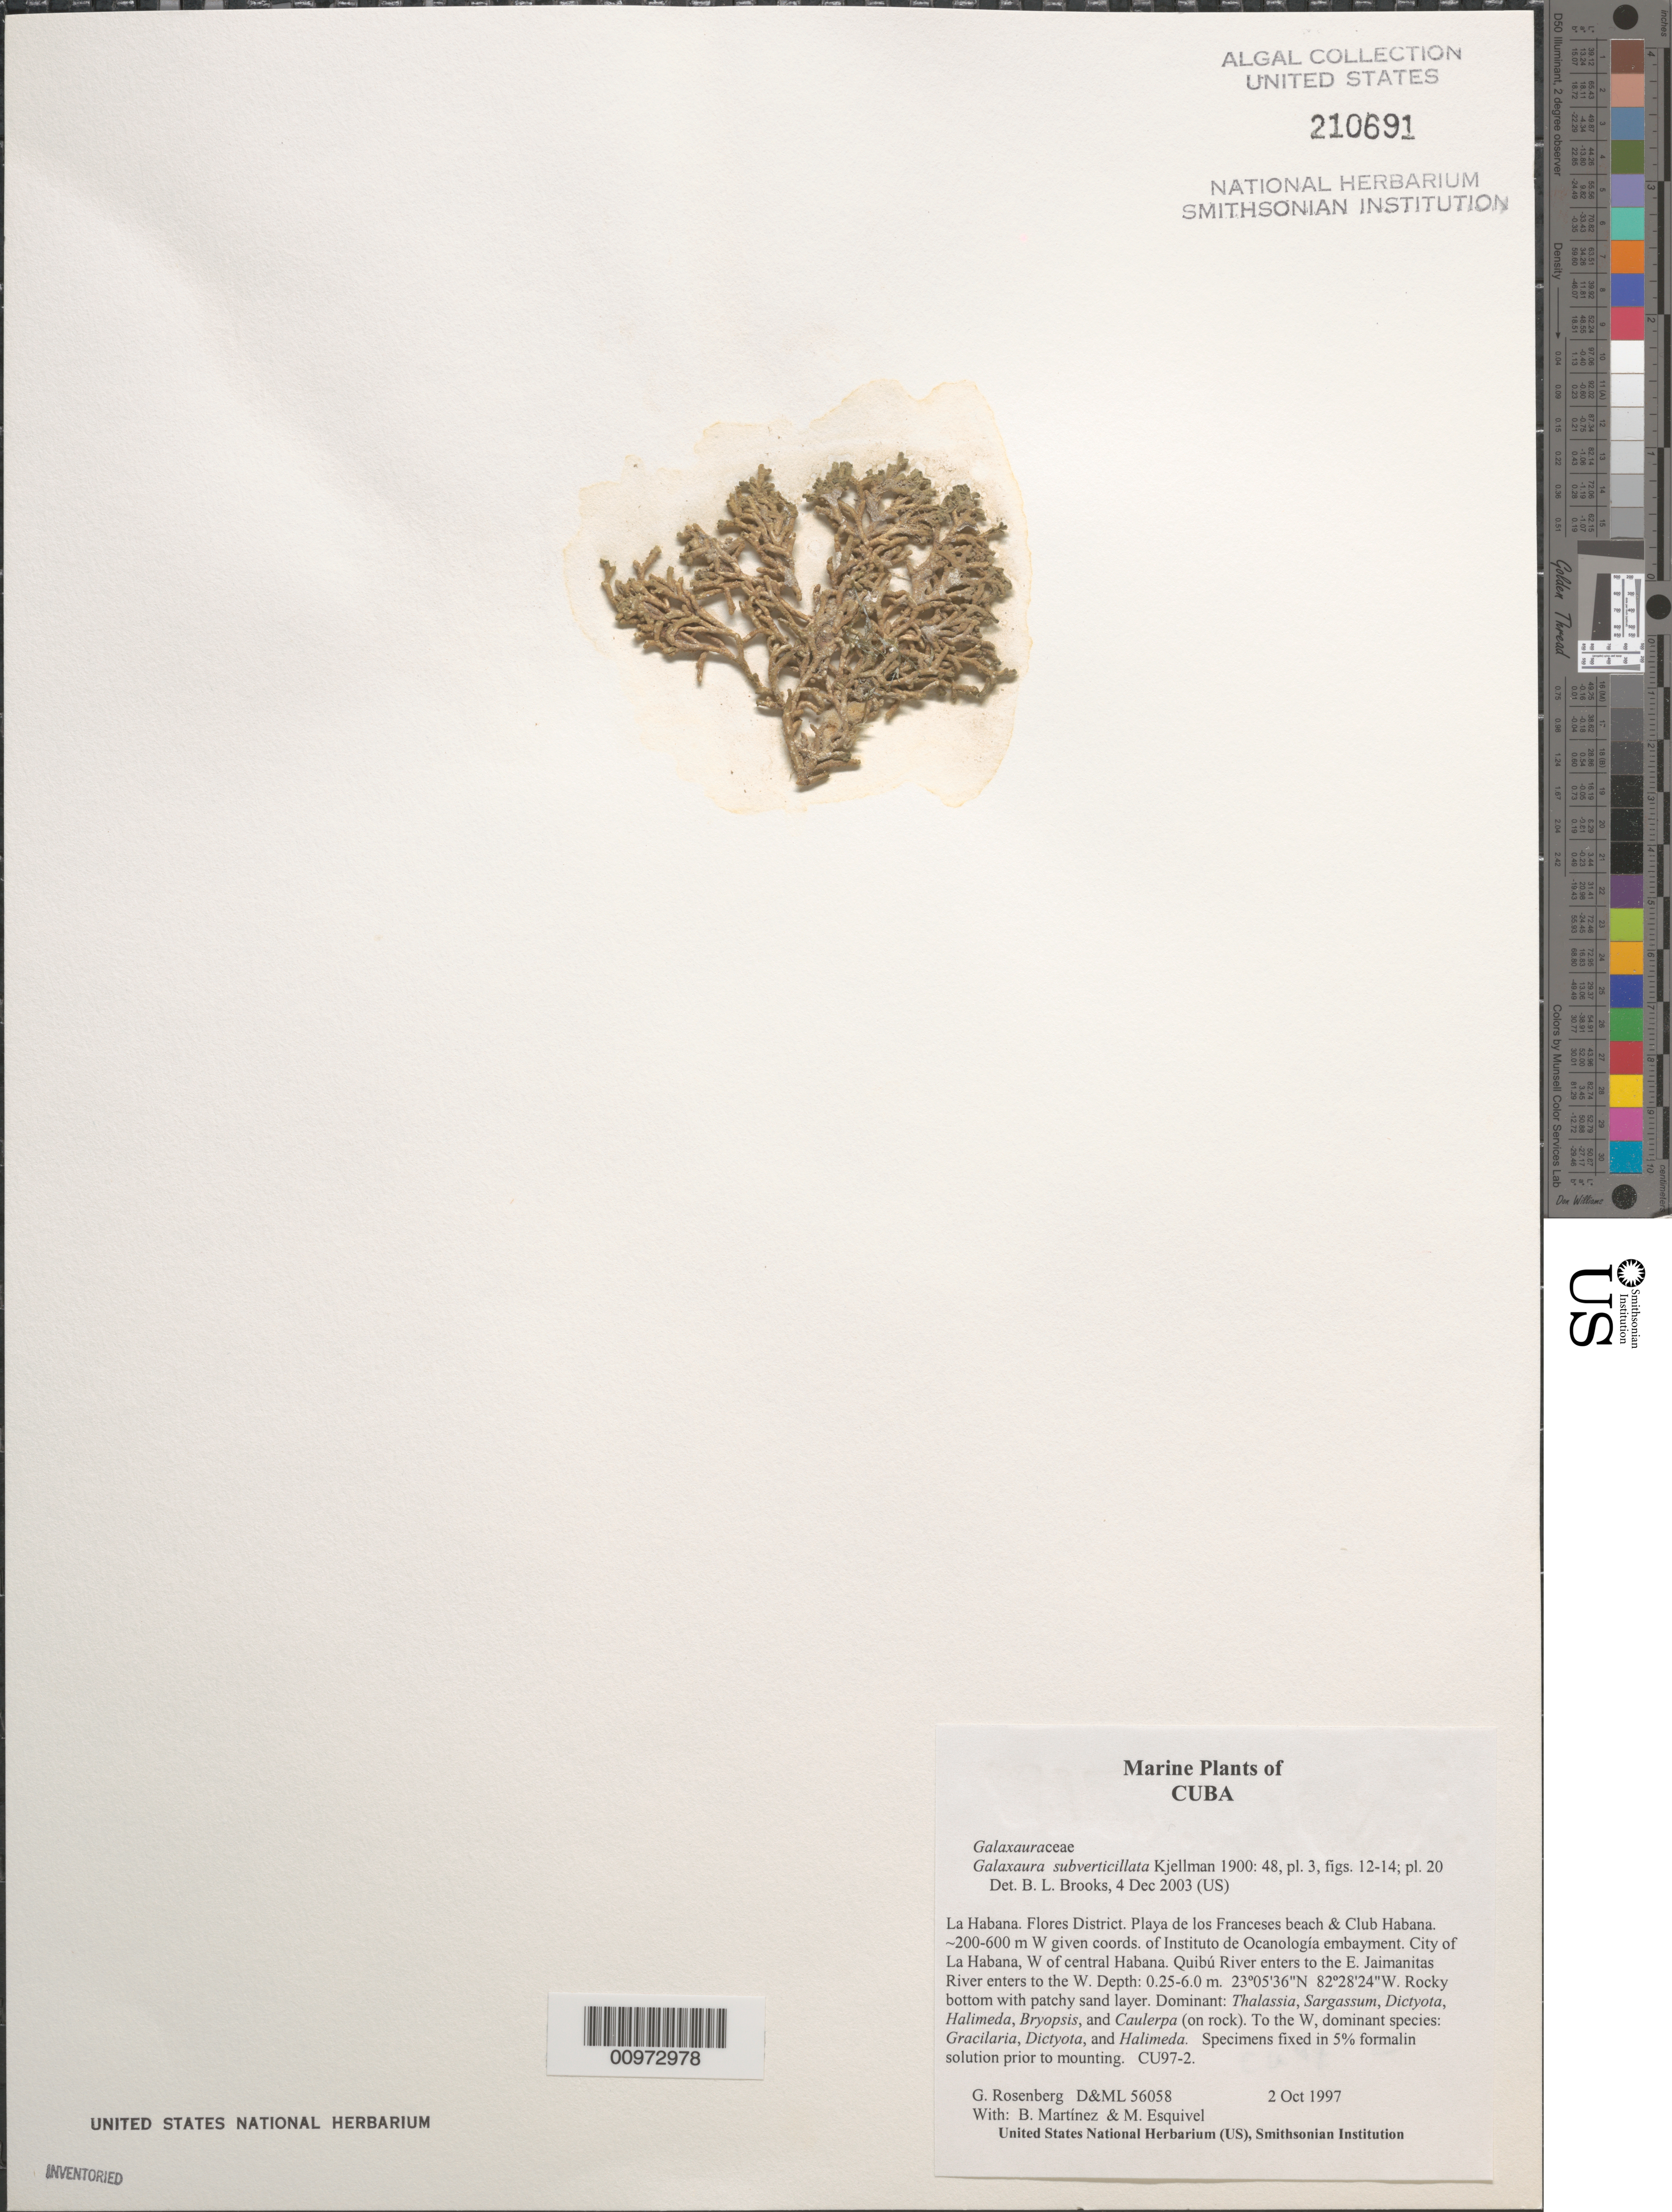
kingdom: Plantae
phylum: Rhodophyta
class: Florideophyceae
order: Nemaliales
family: Galaxauraceae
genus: Galaxaura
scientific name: Galaxaura rugosa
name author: (Ellis & Sol.) J.V.Lamouroux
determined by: Algae name updating Project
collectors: G. Rosenberg, B. Martinez & M. Esquivel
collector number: D&ML 56058 & CU97-2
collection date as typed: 02 Oct 1997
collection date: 1997-10-02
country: Cuba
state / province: La Habana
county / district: Flores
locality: Playa de los Franceses Beach and Club Habana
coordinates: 23 05'36"N, 82 28'24"W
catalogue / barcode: US 210691